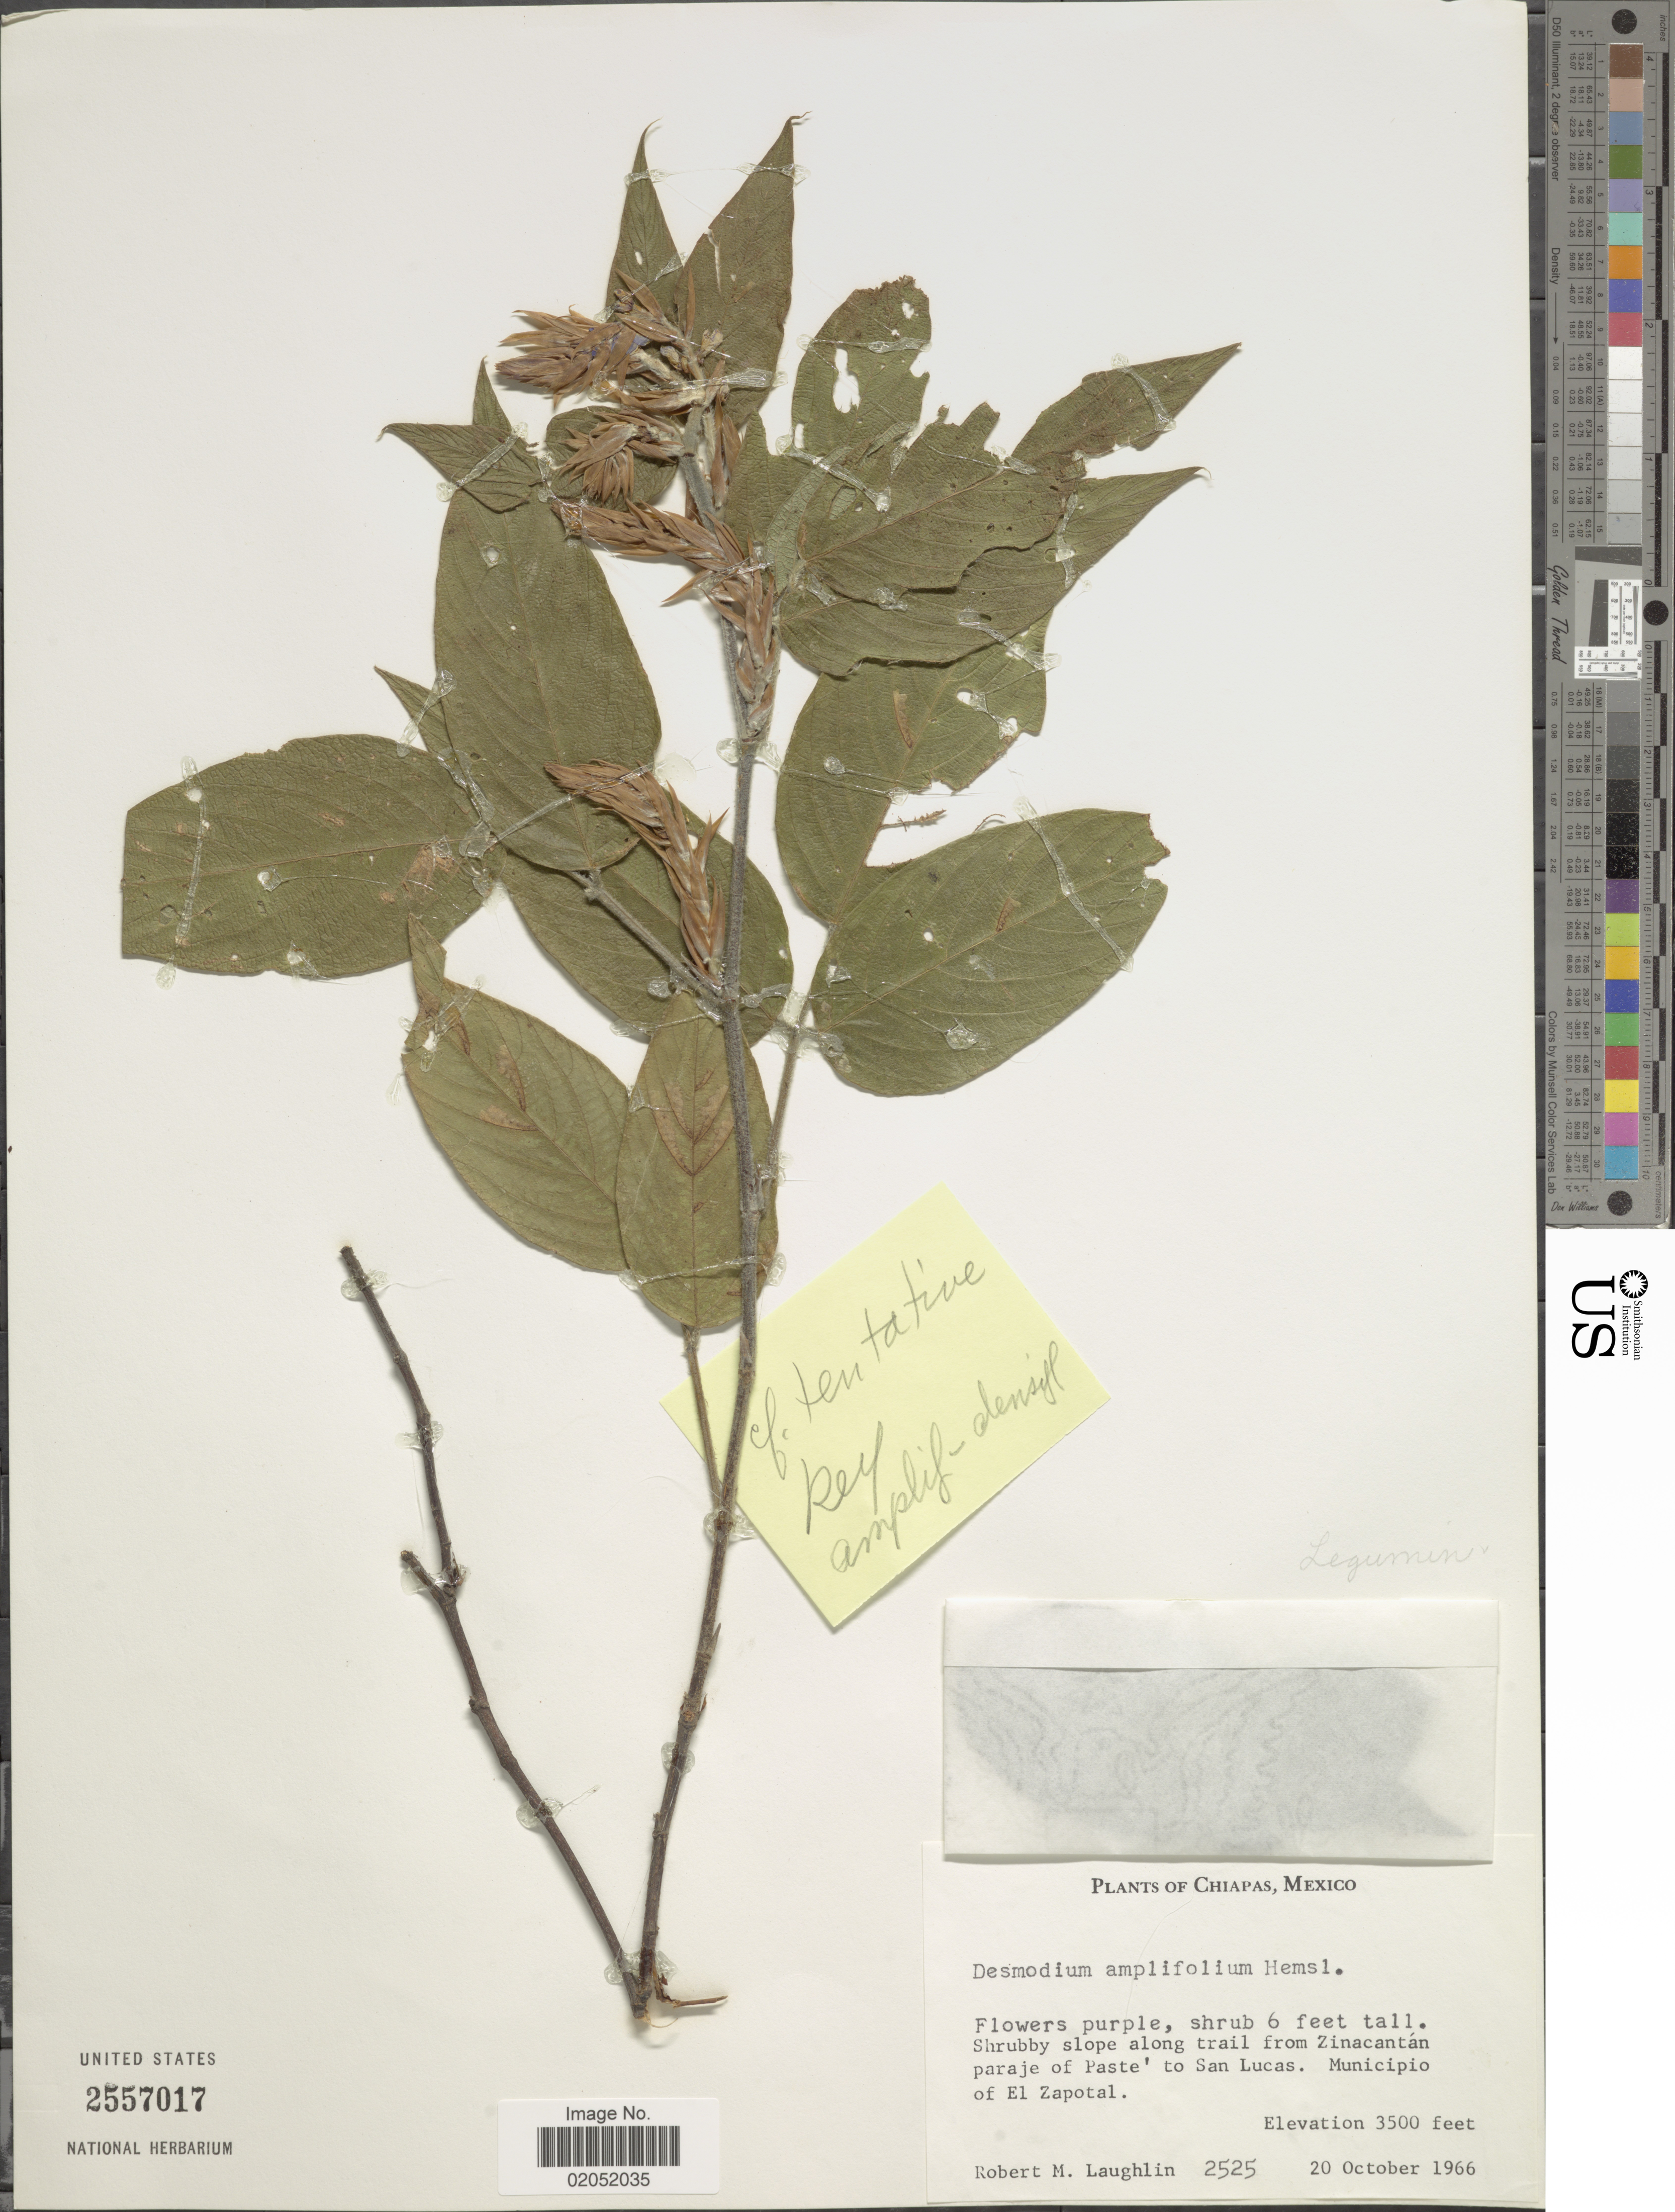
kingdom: Plantae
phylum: Tracheophyta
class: Magnoliopsida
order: Fabales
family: Fabaceae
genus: Desmodium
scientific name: Desmodium amplifolium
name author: Hemsl.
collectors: R. M. Laughlin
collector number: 2525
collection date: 1966-10-20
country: Mexico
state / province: Chiapas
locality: Along trail from Zinacantan paraje of Paste to San Lucas. Municipio of El Zapotal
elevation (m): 1067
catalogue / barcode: US 2557017